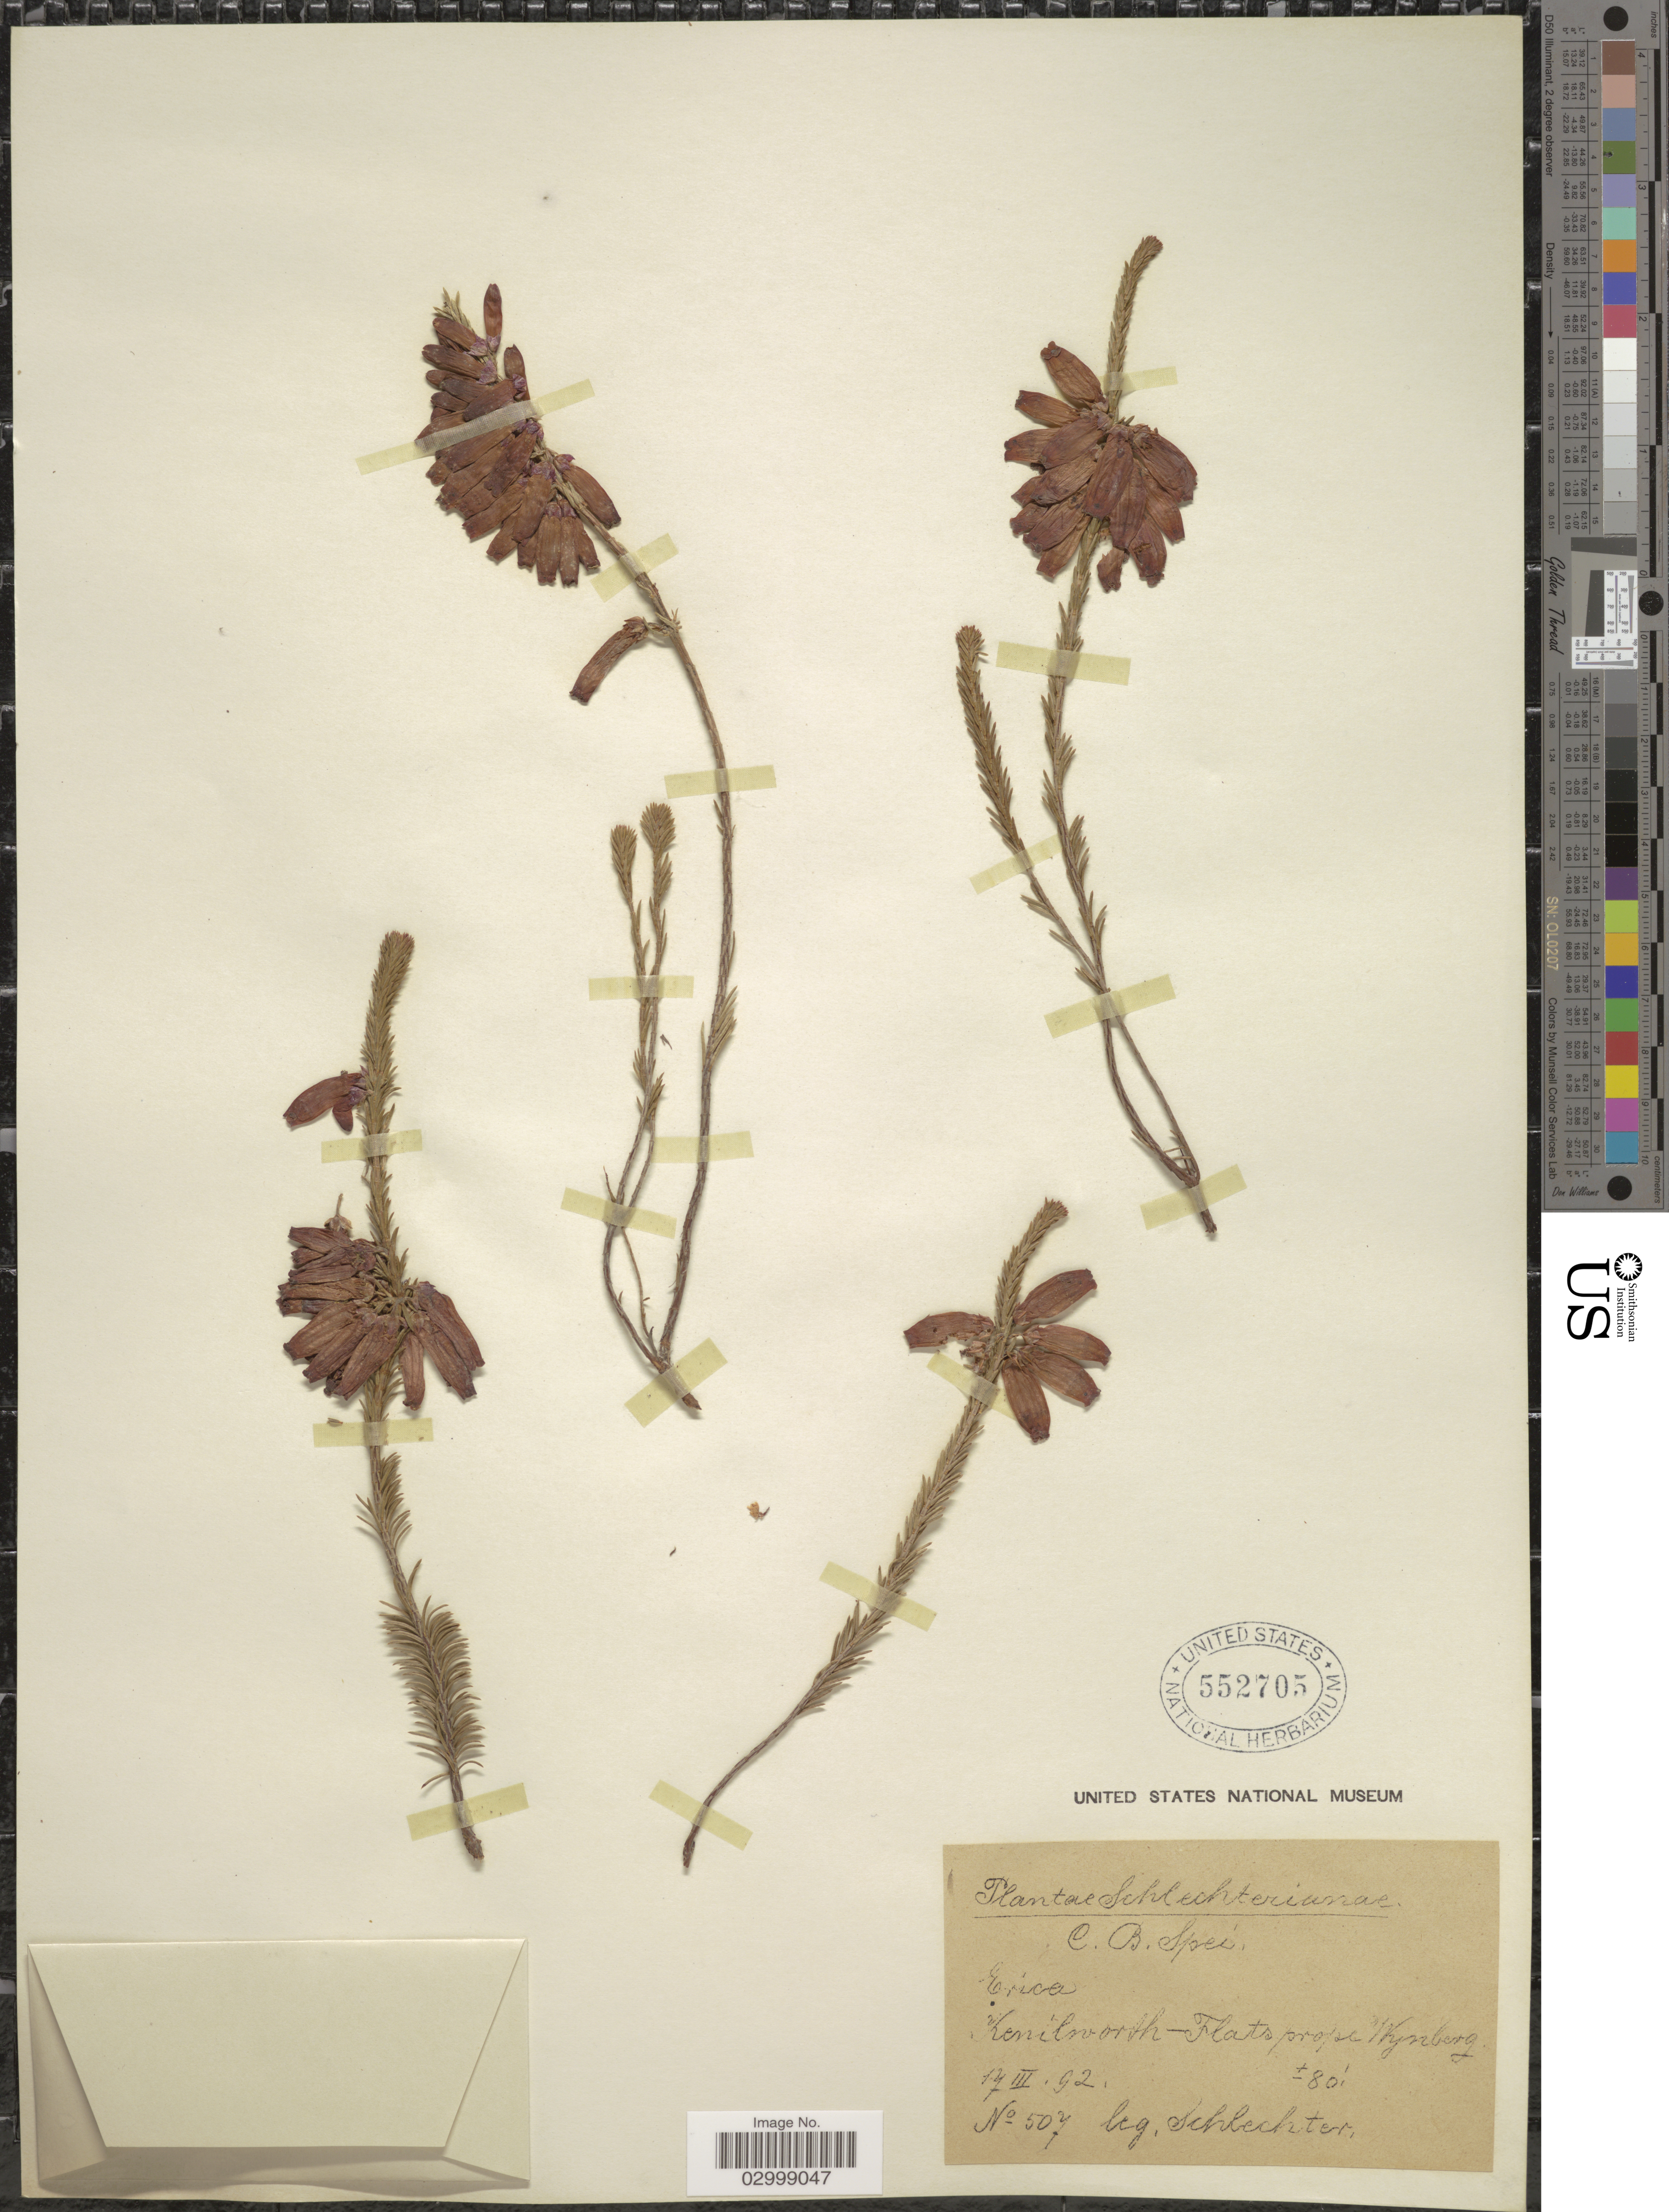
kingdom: Plantae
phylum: Tracheophyta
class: Magnoliopsida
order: Ericales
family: Ericaceae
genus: Erica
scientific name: Erica sp.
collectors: Schlechter, --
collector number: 507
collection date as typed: Transcribed d/m/y: 17/3/92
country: South Africa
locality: C. B. Spei. Kenilworth-Flats prope Kynberg.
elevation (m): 24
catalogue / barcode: US 552705